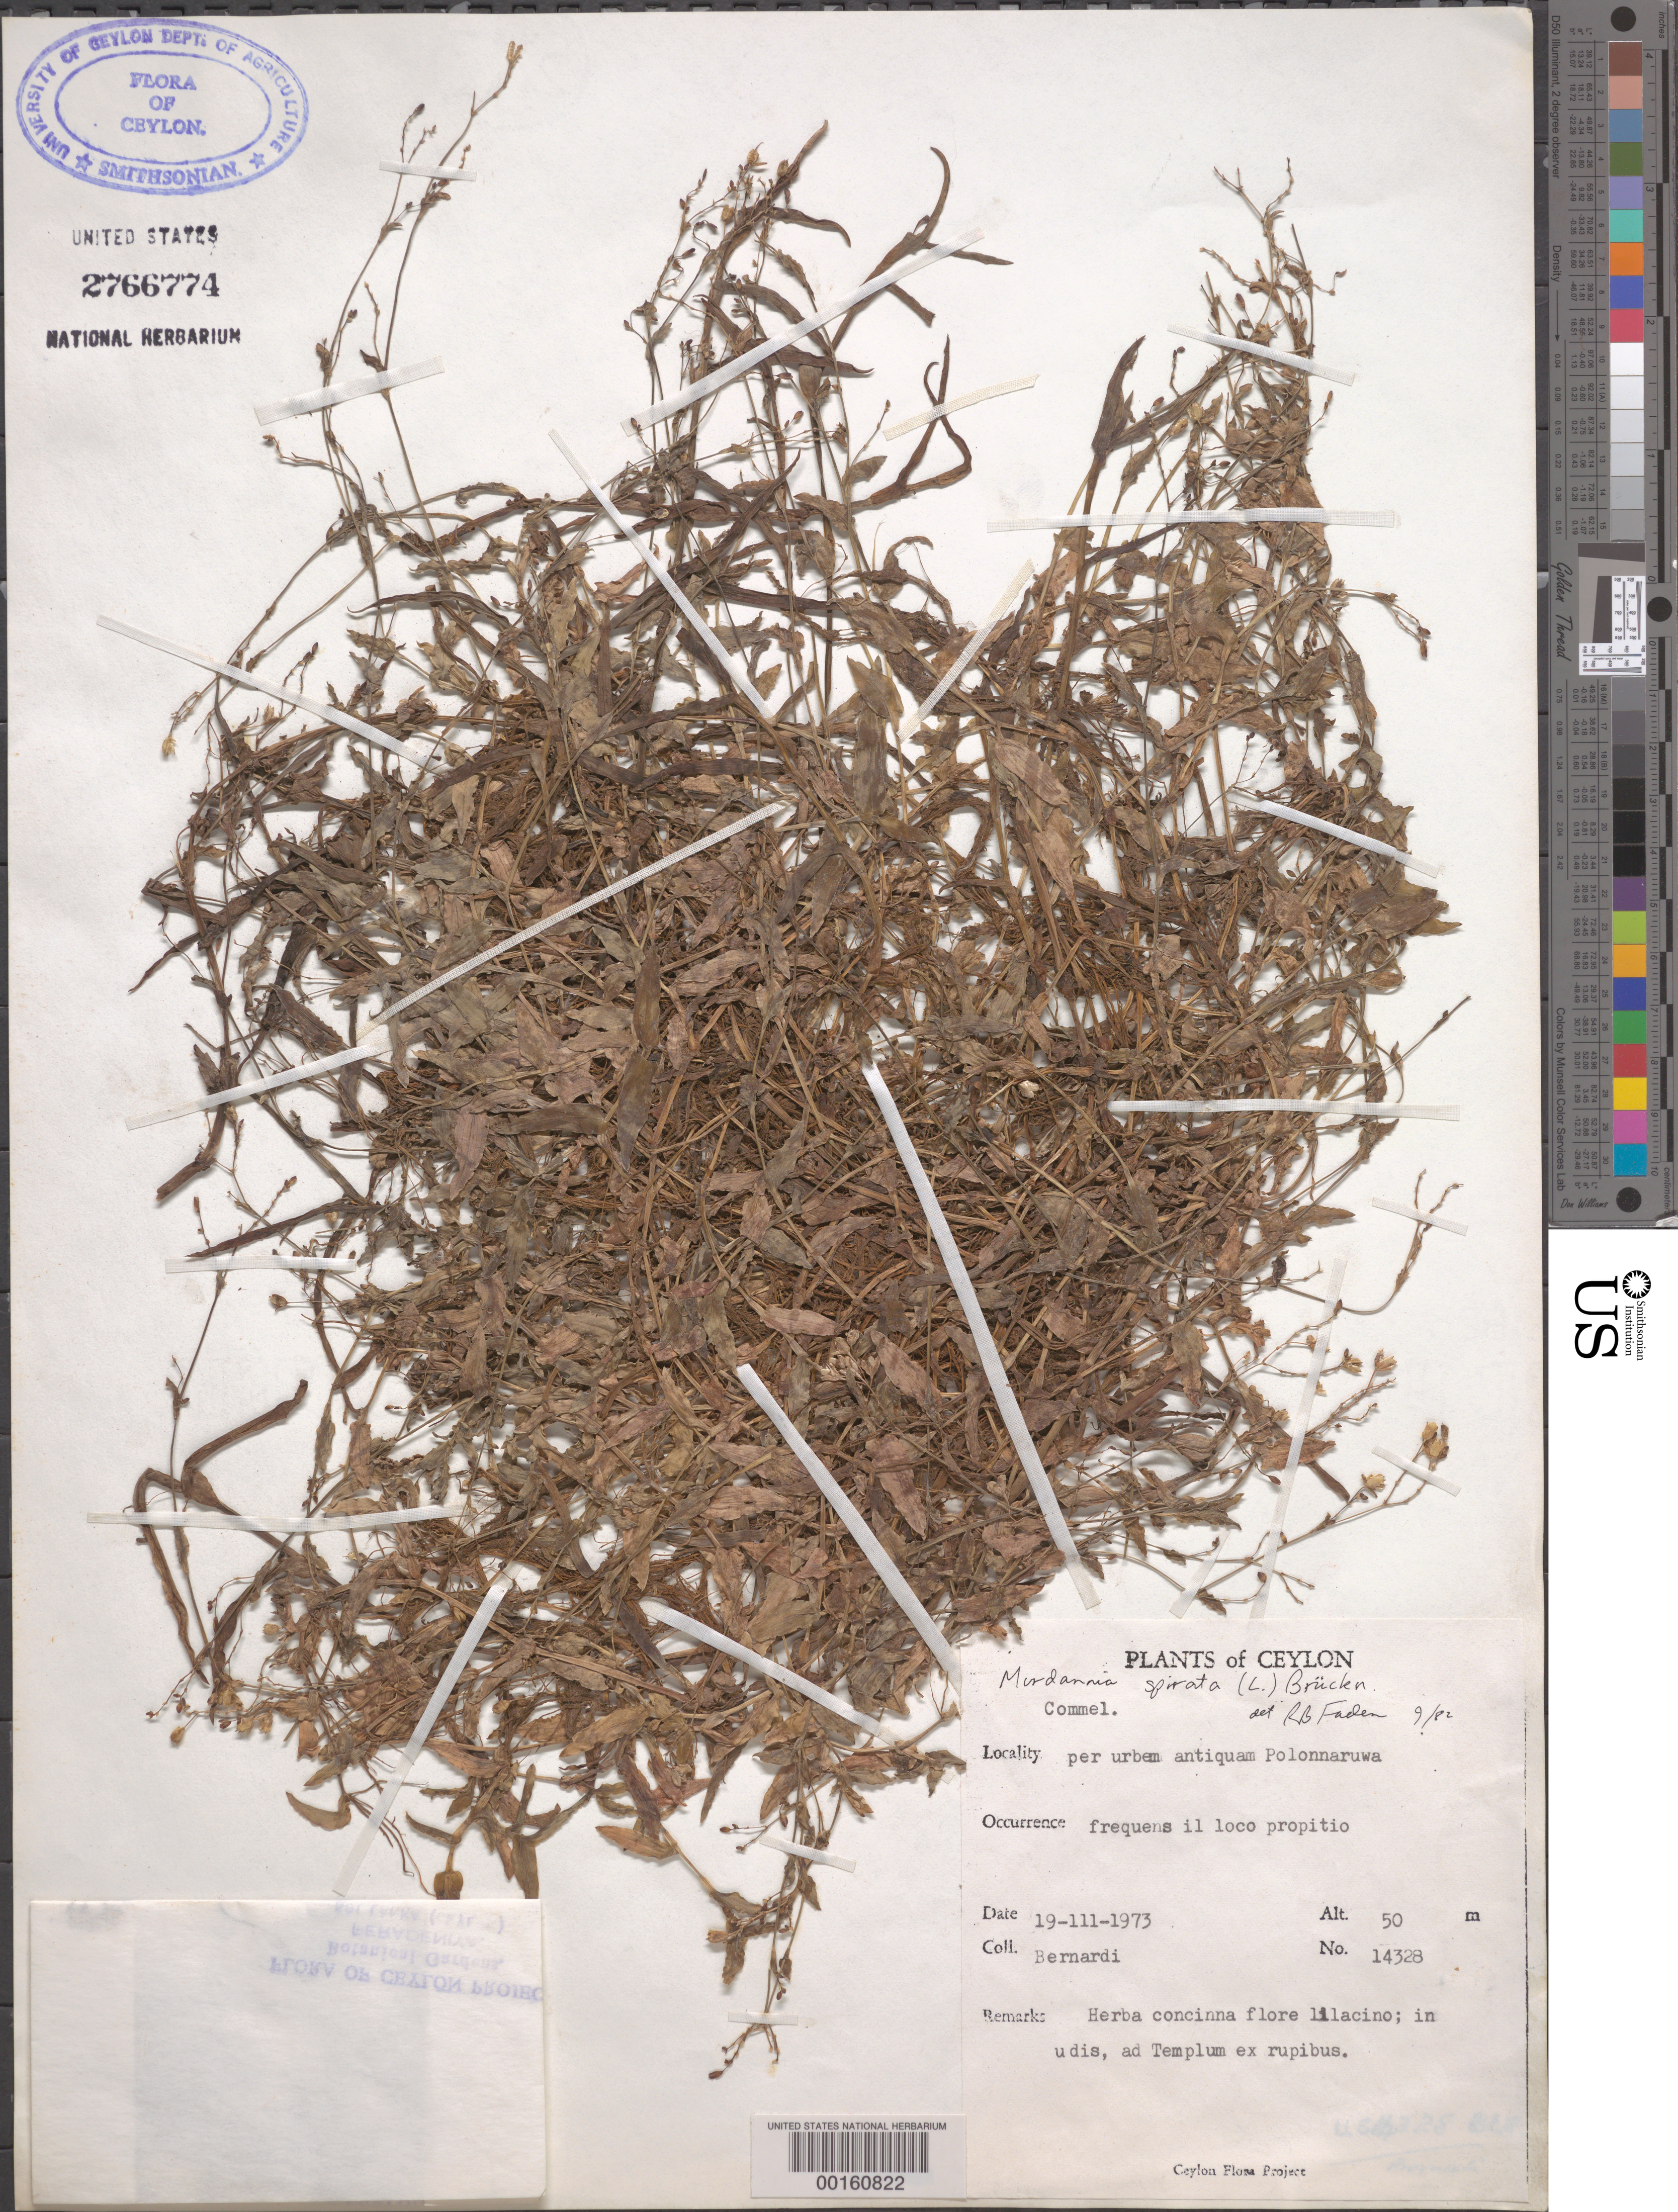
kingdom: Plantae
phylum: Tracheophyta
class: Liliopsida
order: Commelinales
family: Commelinaceae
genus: Murdannia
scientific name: Murdannia spirata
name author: (L.) G. Brückn.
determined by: Faden, Robert B., (US), Smithsonian Institution - National Museum of Natural History (UNITED STATES)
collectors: L. Bernardi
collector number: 14328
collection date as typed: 19 Mar 1973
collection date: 1973-03-19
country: Sri Lanka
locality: Polonnaruwa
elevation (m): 50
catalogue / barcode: US 2766774